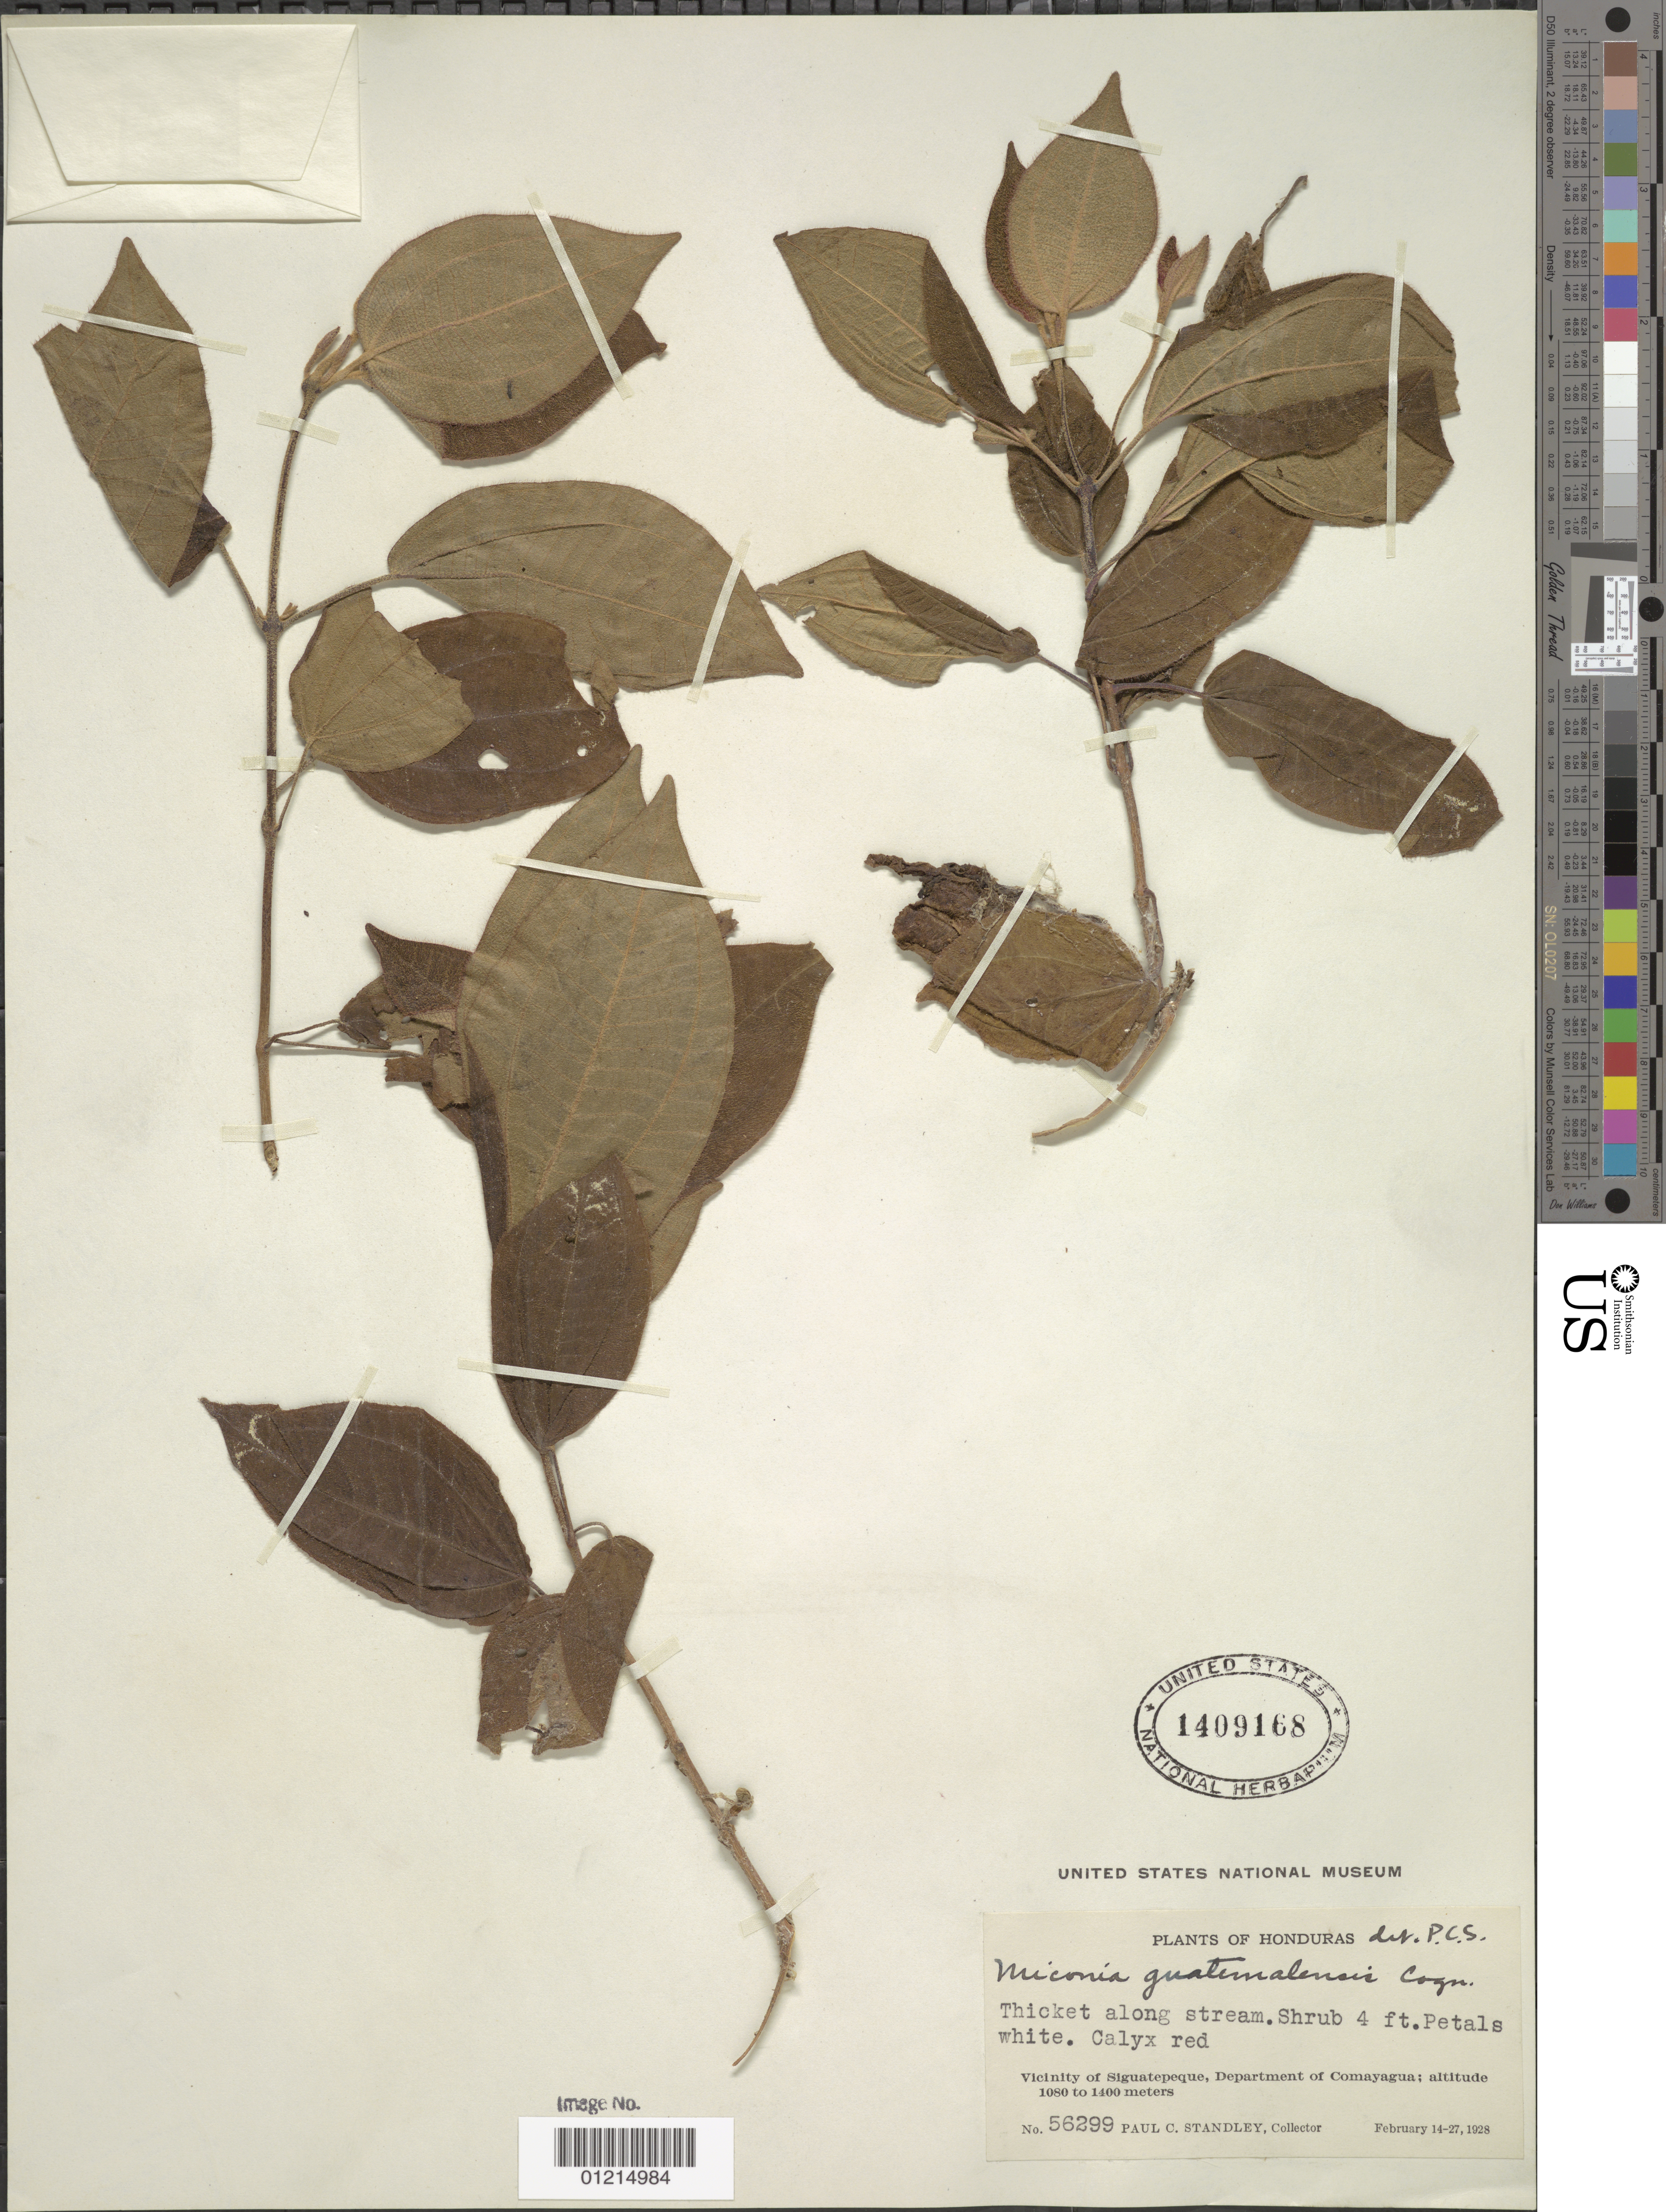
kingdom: Plantae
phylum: Tracheophyta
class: Magnoliopsida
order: Myrtales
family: Melastomataceae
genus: Miconia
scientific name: Miconia guatemalensis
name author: Cogn. in Donn. Sm.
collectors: P. C. Standley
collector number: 56299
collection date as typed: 14 Feb 1928 to 27 Feb 1928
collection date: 1928-02-14/1928-02-27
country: Honduras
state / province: Comayagua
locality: Vicinity of Siguatepeque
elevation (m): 1080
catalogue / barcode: US 1409168